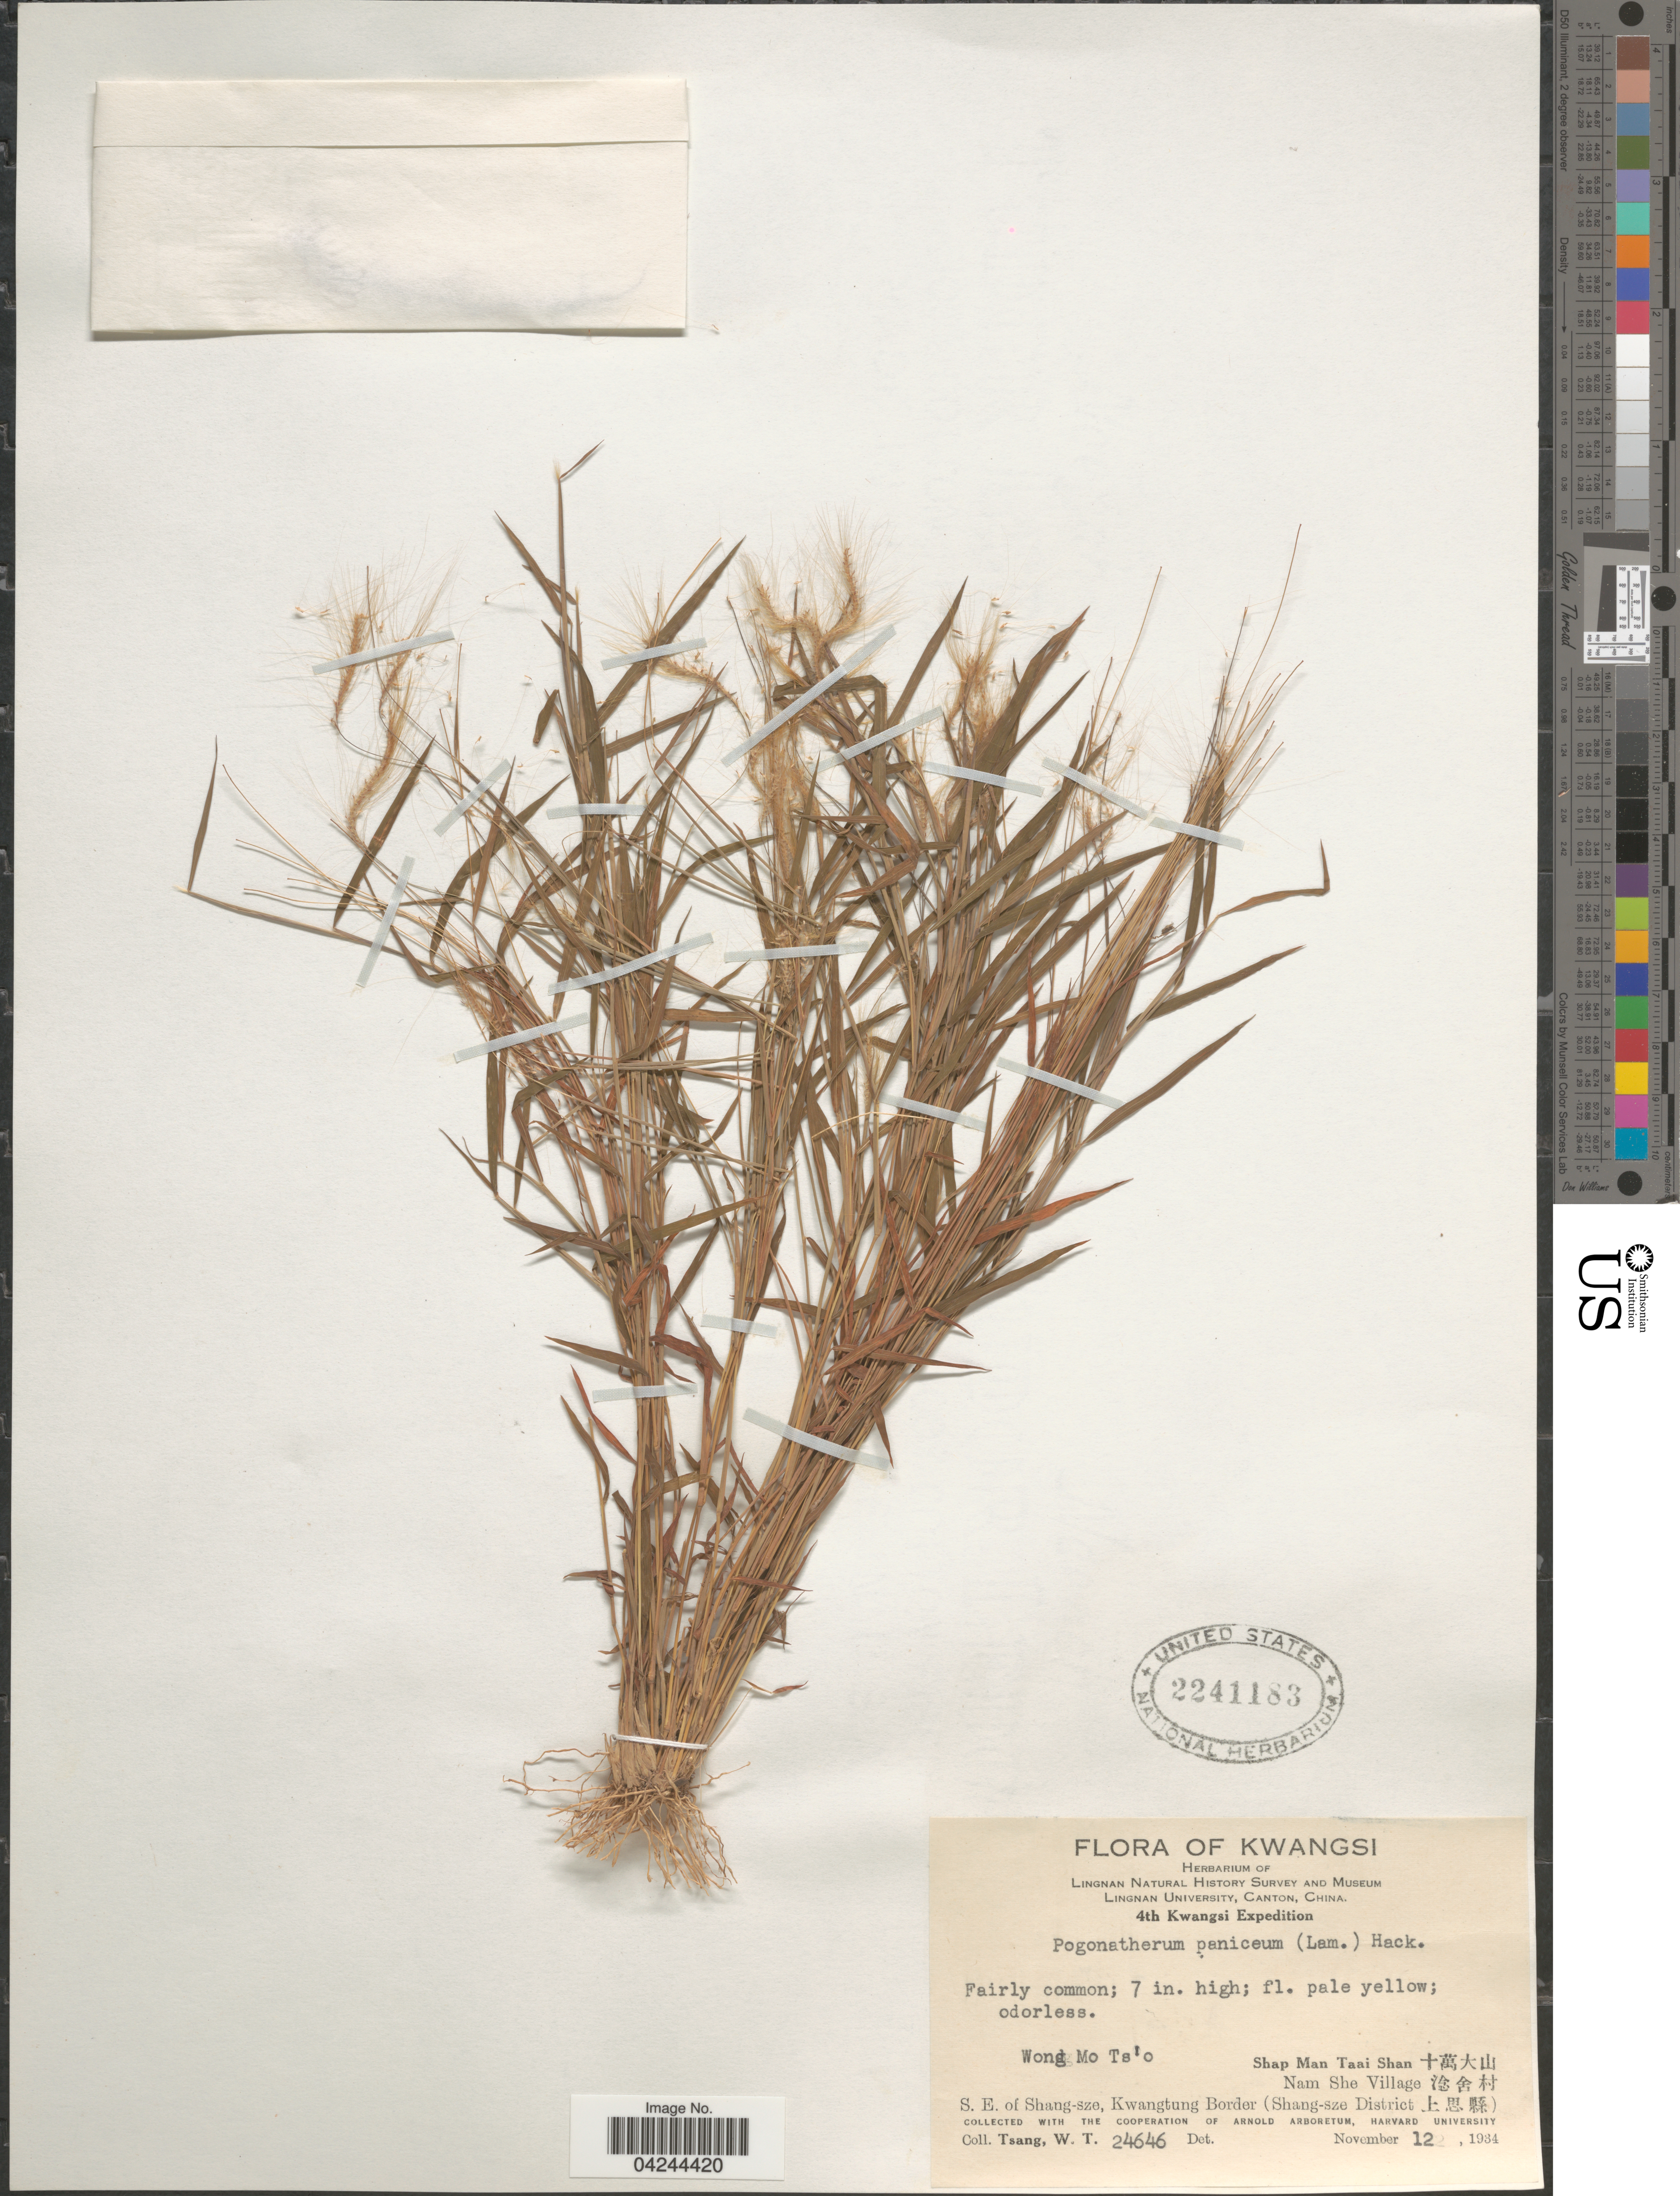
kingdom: Plantae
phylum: Tracheophyta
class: Liliopsida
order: Poales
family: Poaceae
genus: Pogonatherum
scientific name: Pogonatherum crinitum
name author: (Thunb.) Kunth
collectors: W. T. Tsang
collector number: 24646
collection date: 1934-11-12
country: China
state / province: Guangxi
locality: Kwangsi. Lingnan Natural History Survey and Museum. 4th Kwangsi Expedition. Wong Mo Ts'o. Shap Man Taai Shan X. Nam She Village X. S.E. of Shang-sze, Kwangtung Border (Shang-sze District X).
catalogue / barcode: US 2241183